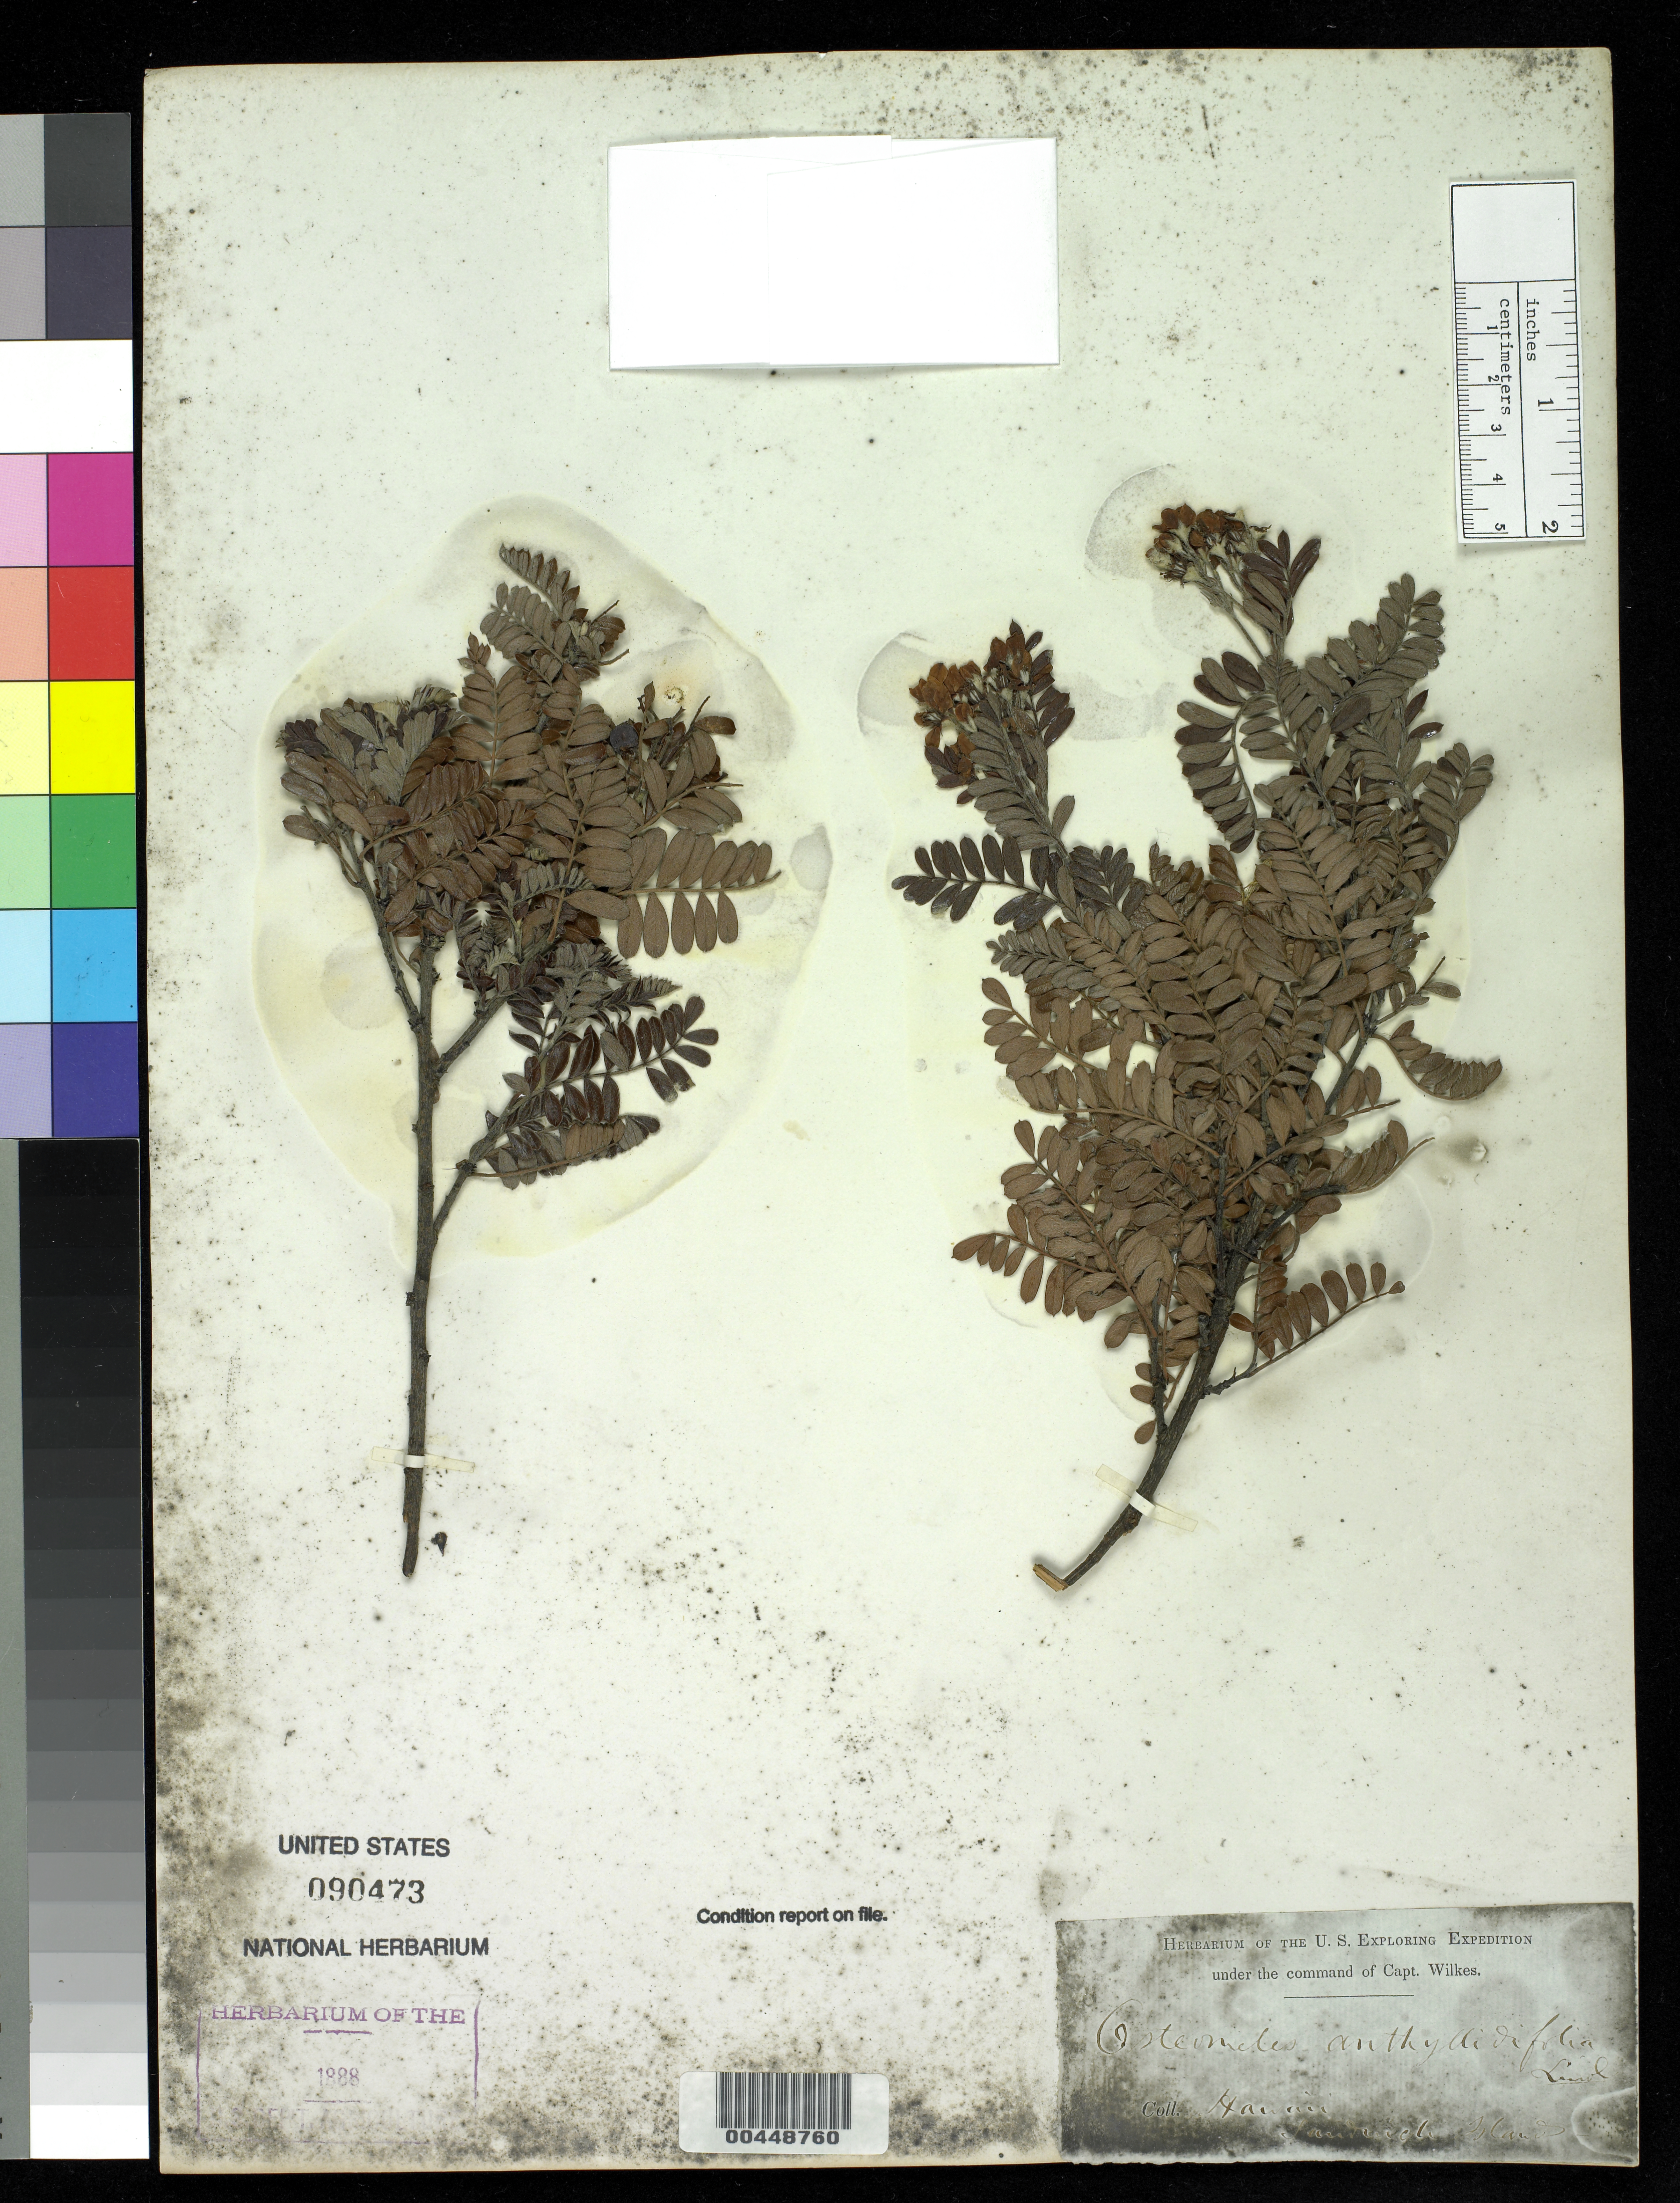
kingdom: Plantae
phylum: Tracheophyta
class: Magnoliopsida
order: Rosales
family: Rosaceae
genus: Osteomeles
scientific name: Osteomeles anthyllidifolia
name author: (Small) Lindl.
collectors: Wilkes Explor. Exped.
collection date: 1838/1842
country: United States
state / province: Hawaii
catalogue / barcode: US 90473